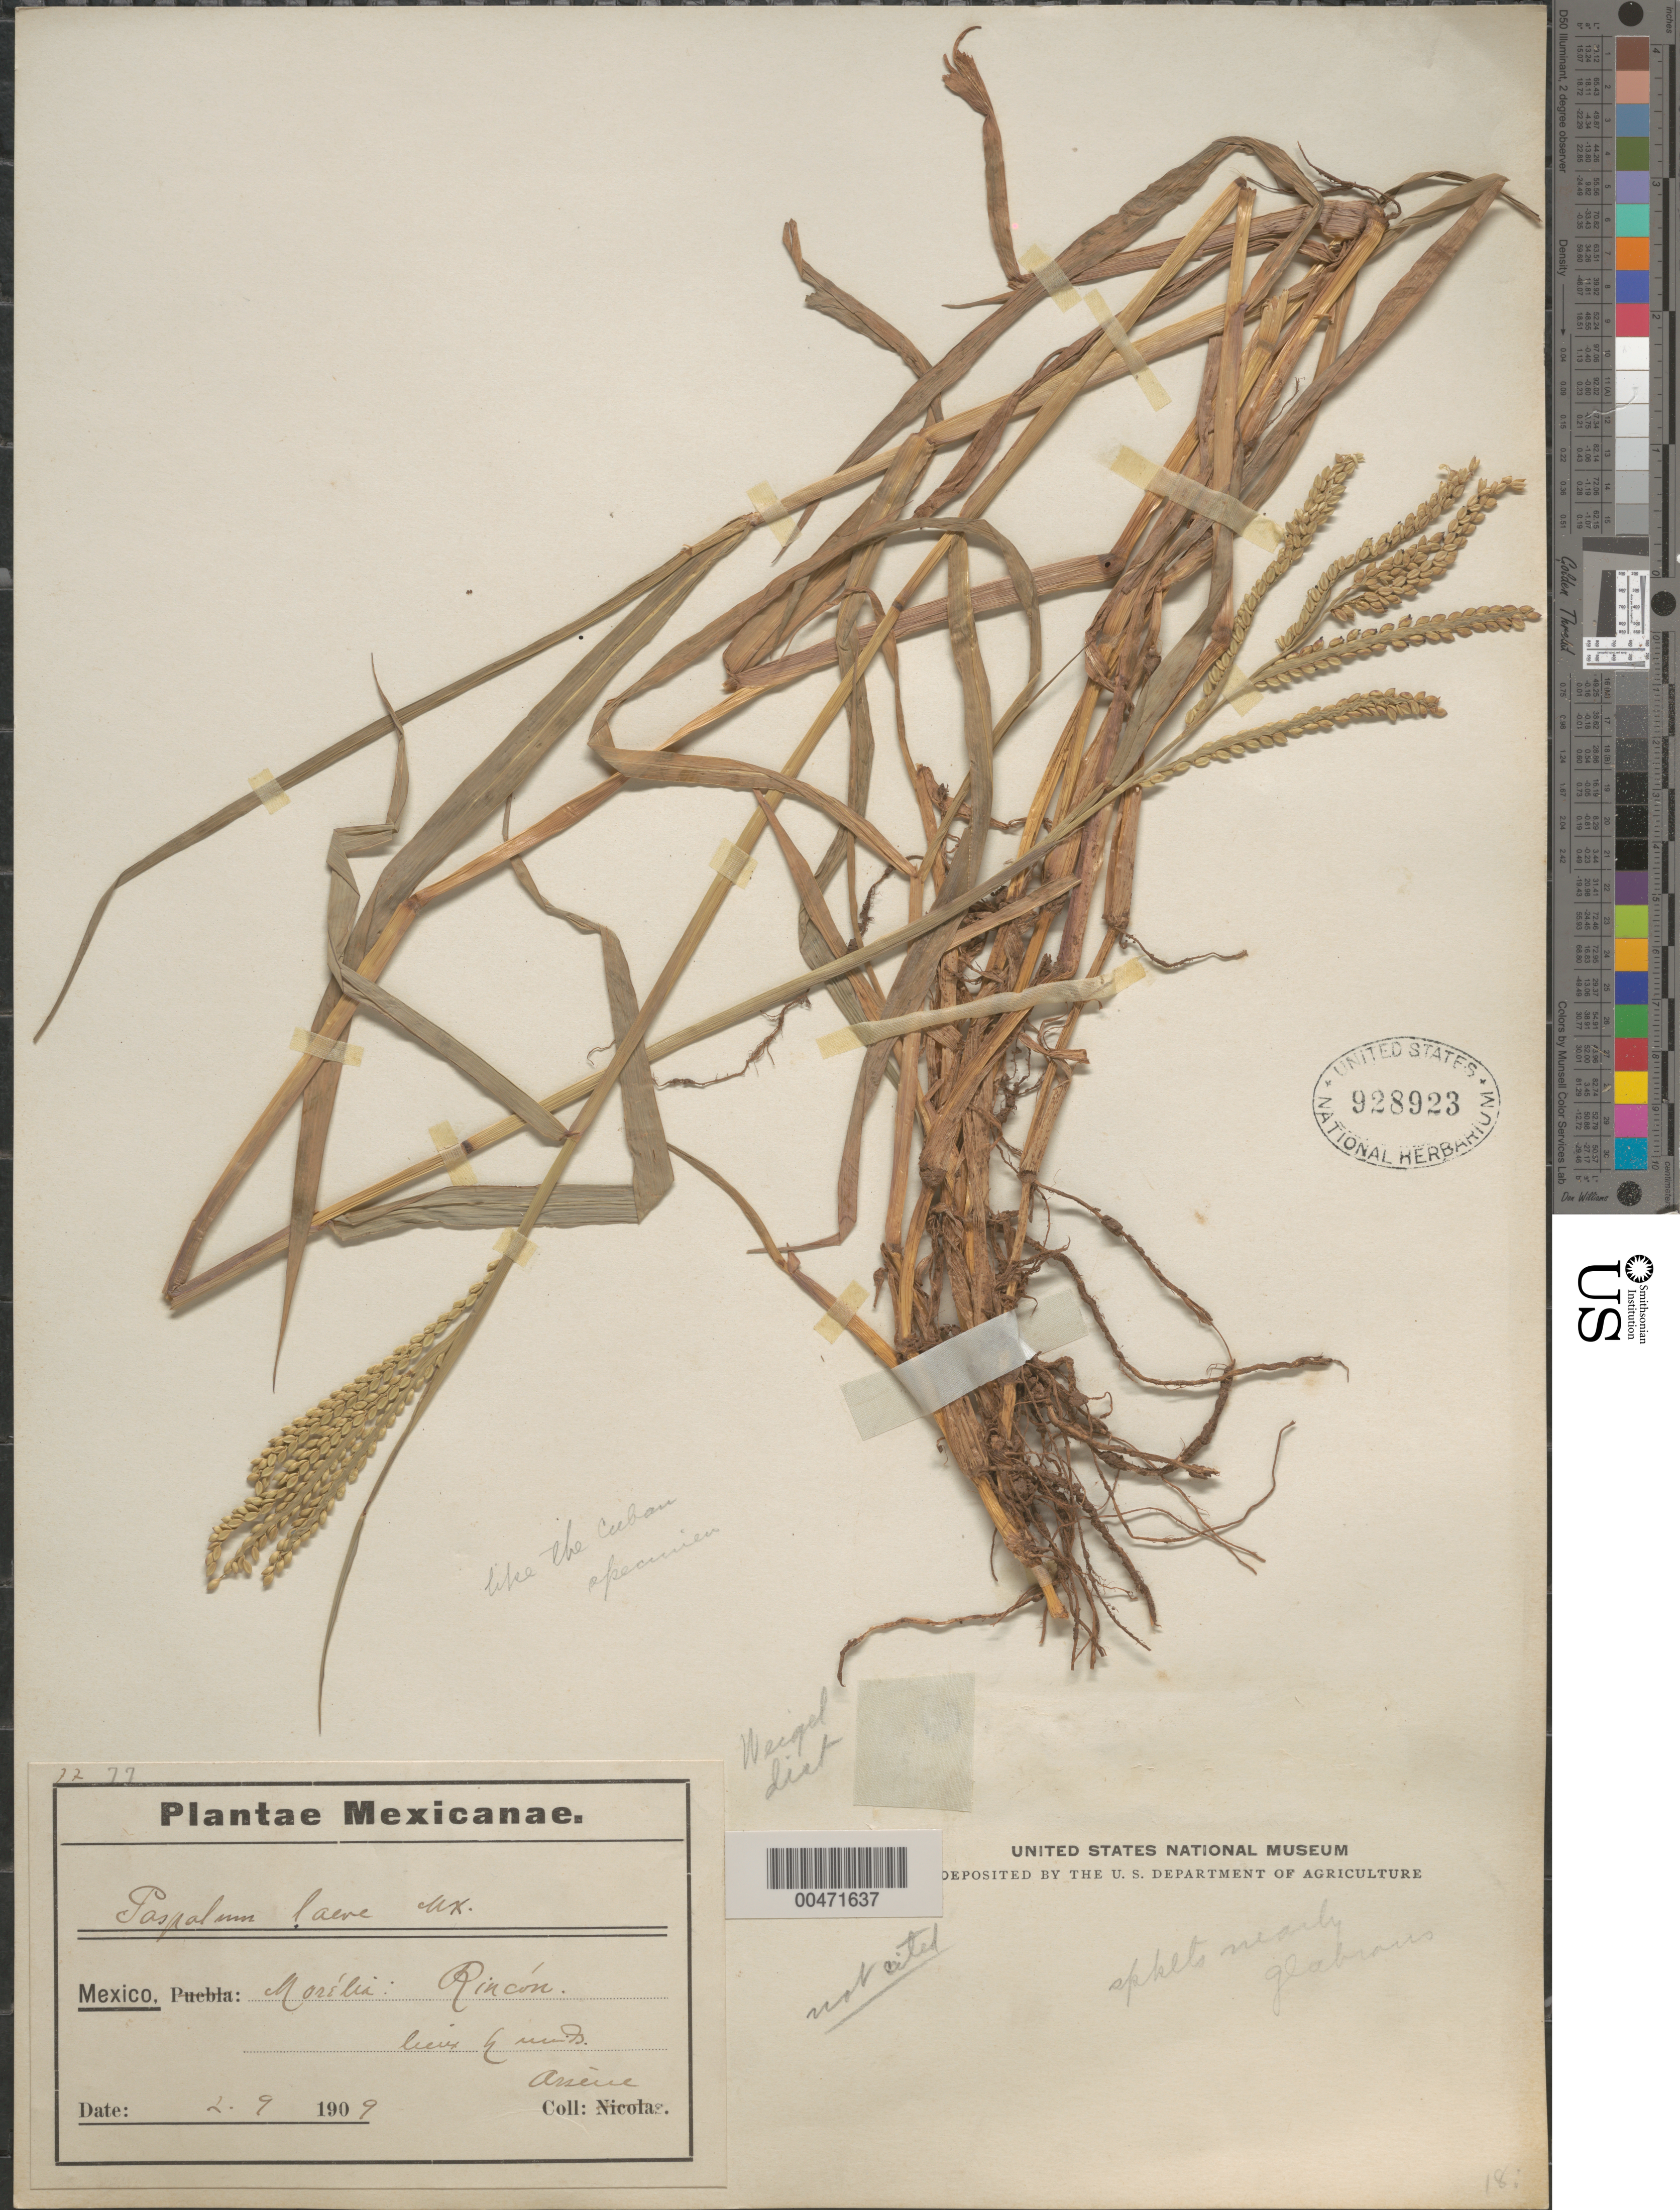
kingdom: Plantae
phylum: Tracheophyta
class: Liliopsida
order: Poales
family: Poaceae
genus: Paspalum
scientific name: Paspalum pubiflorum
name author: Rupr. ex E. Fourn.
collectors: Bro. G. Arsène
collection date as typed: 9 Feb 1909 or 2 Sep 1909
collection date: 1909-02-09 or 1909-09-02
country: Mexico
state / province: Michoacán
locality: Morelia, Rincón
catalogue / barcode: US 928923